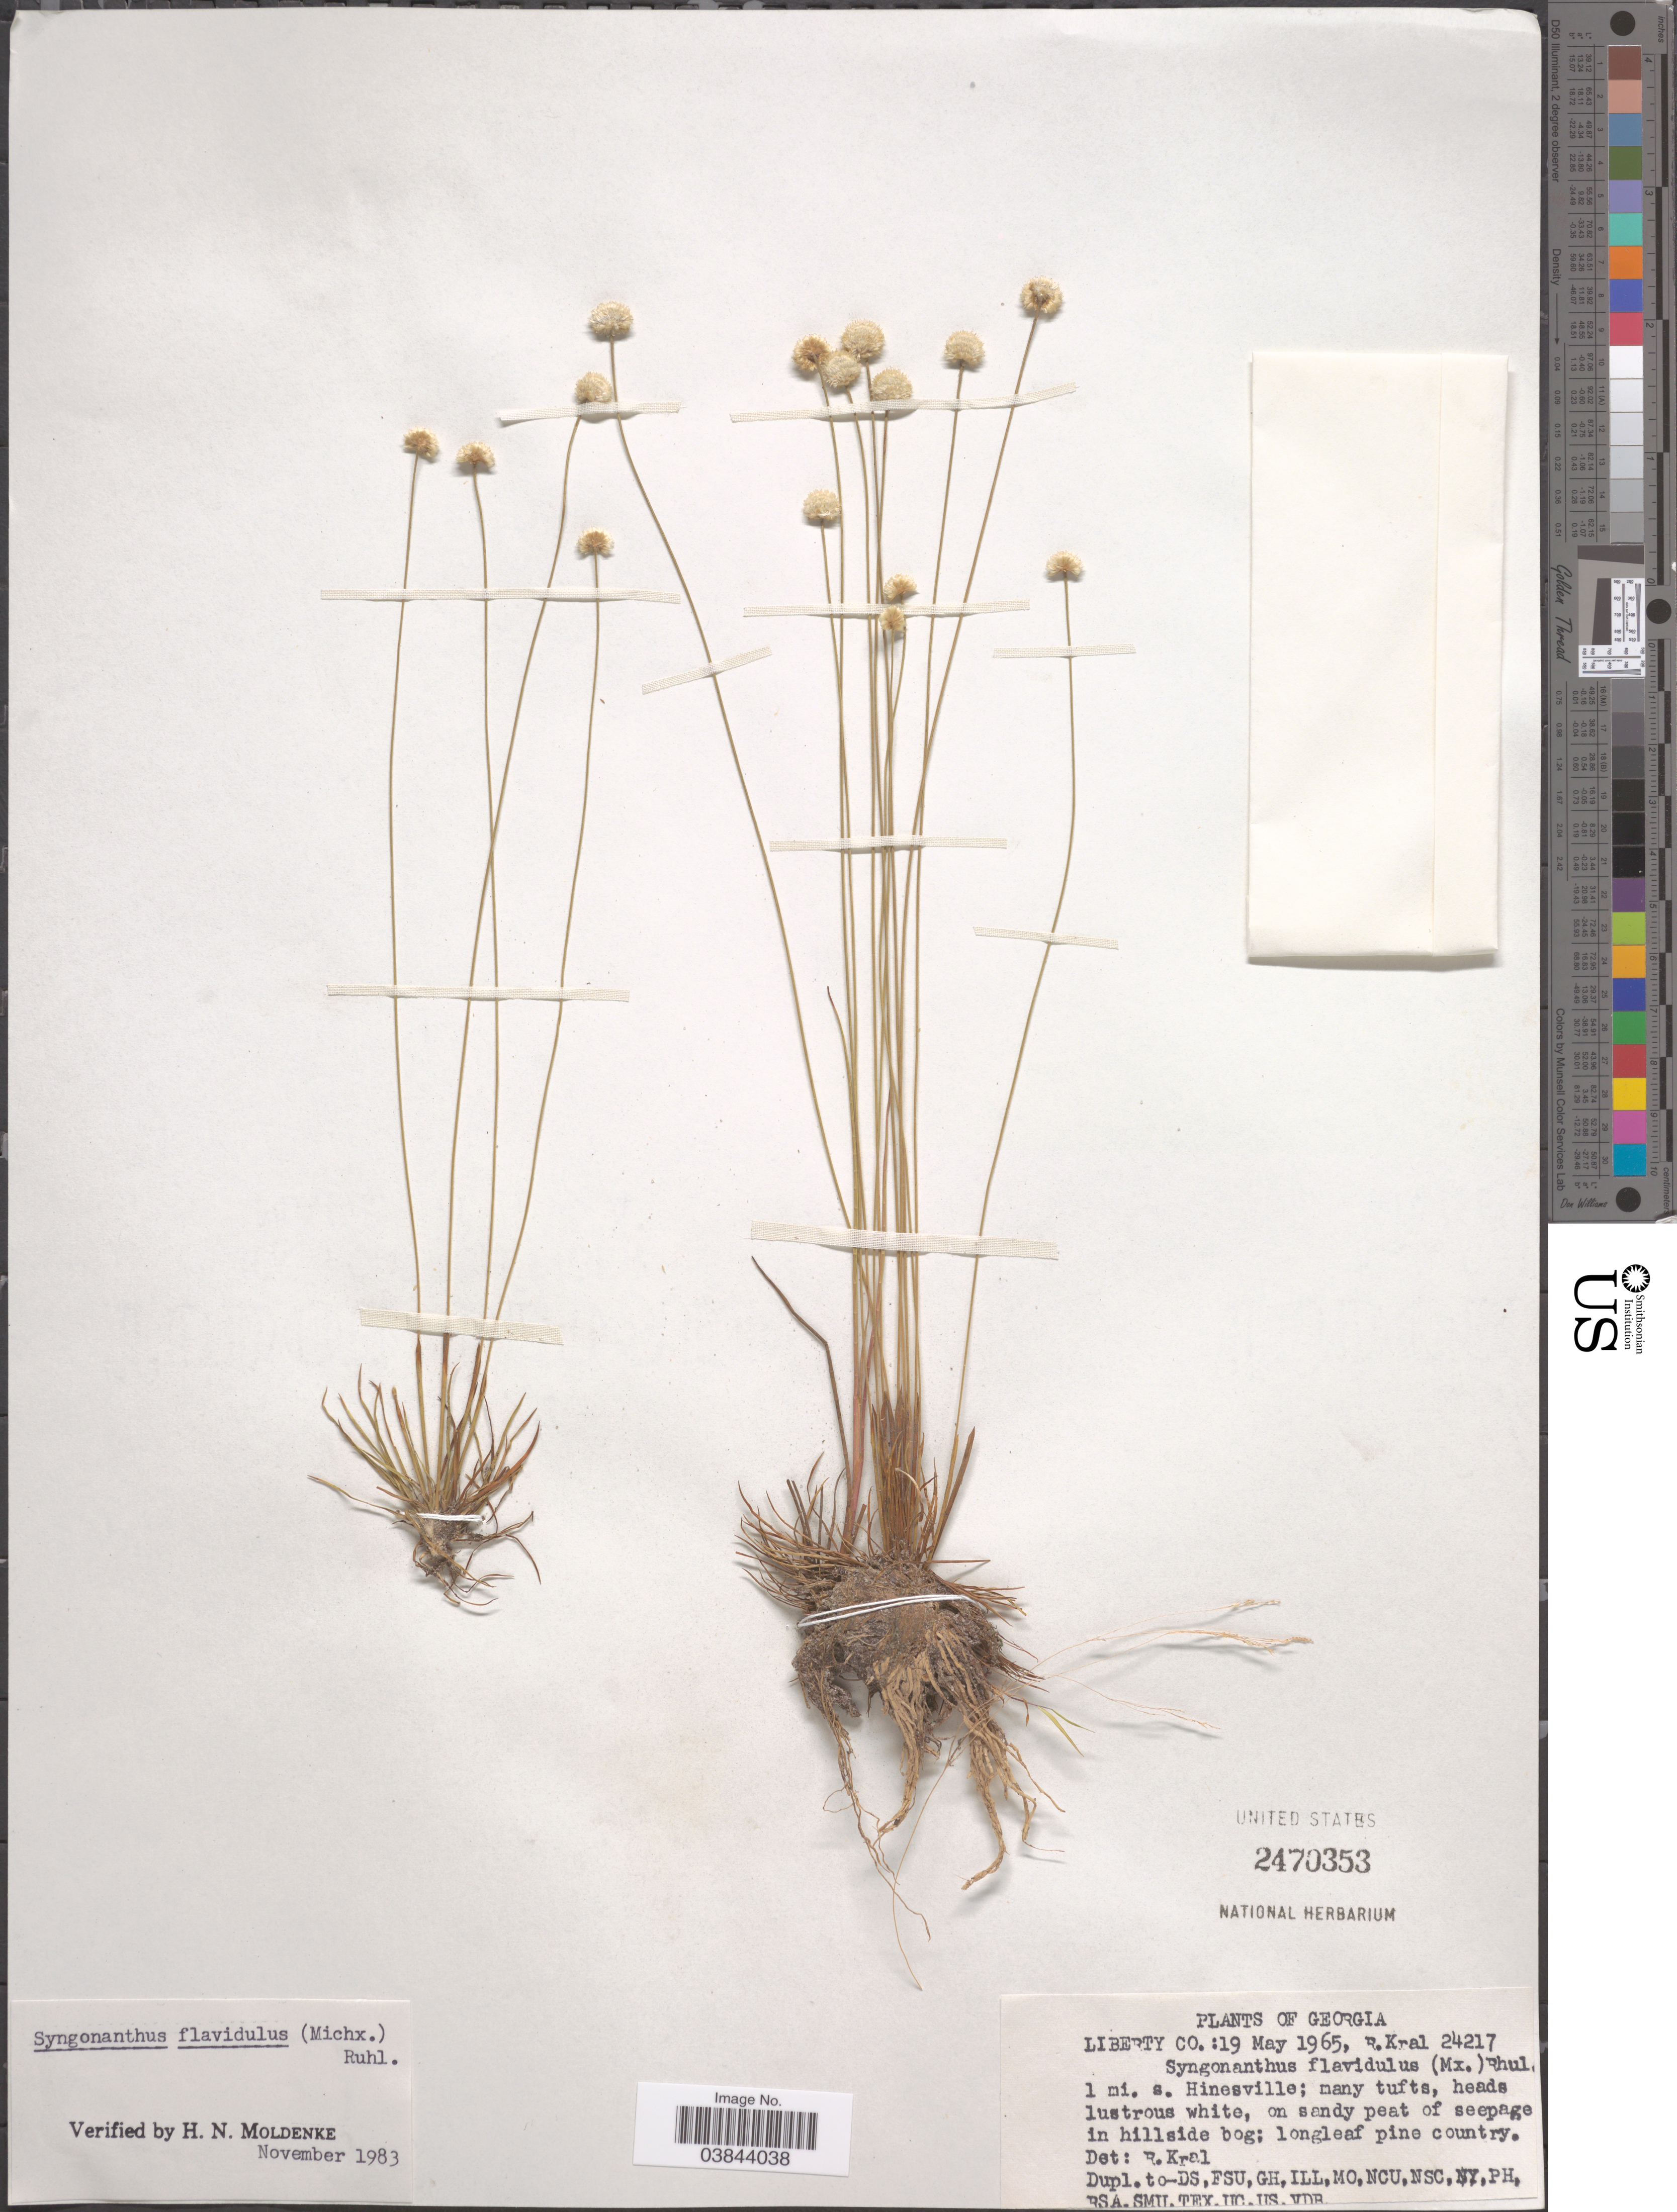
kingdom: Plantae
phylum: Tracheophyta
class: Liliopsida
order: Poales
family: Eriocaulaceae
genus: Syngonanthus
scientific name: Syngonanthus flavidulus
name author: (Michx.) Ruhland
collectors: R. Kral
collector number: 24217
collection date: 1965-05-19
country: United States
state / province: Georgia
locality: Liberty Co.: 1 mi. s. Hinesville.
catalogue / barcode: US 2470353